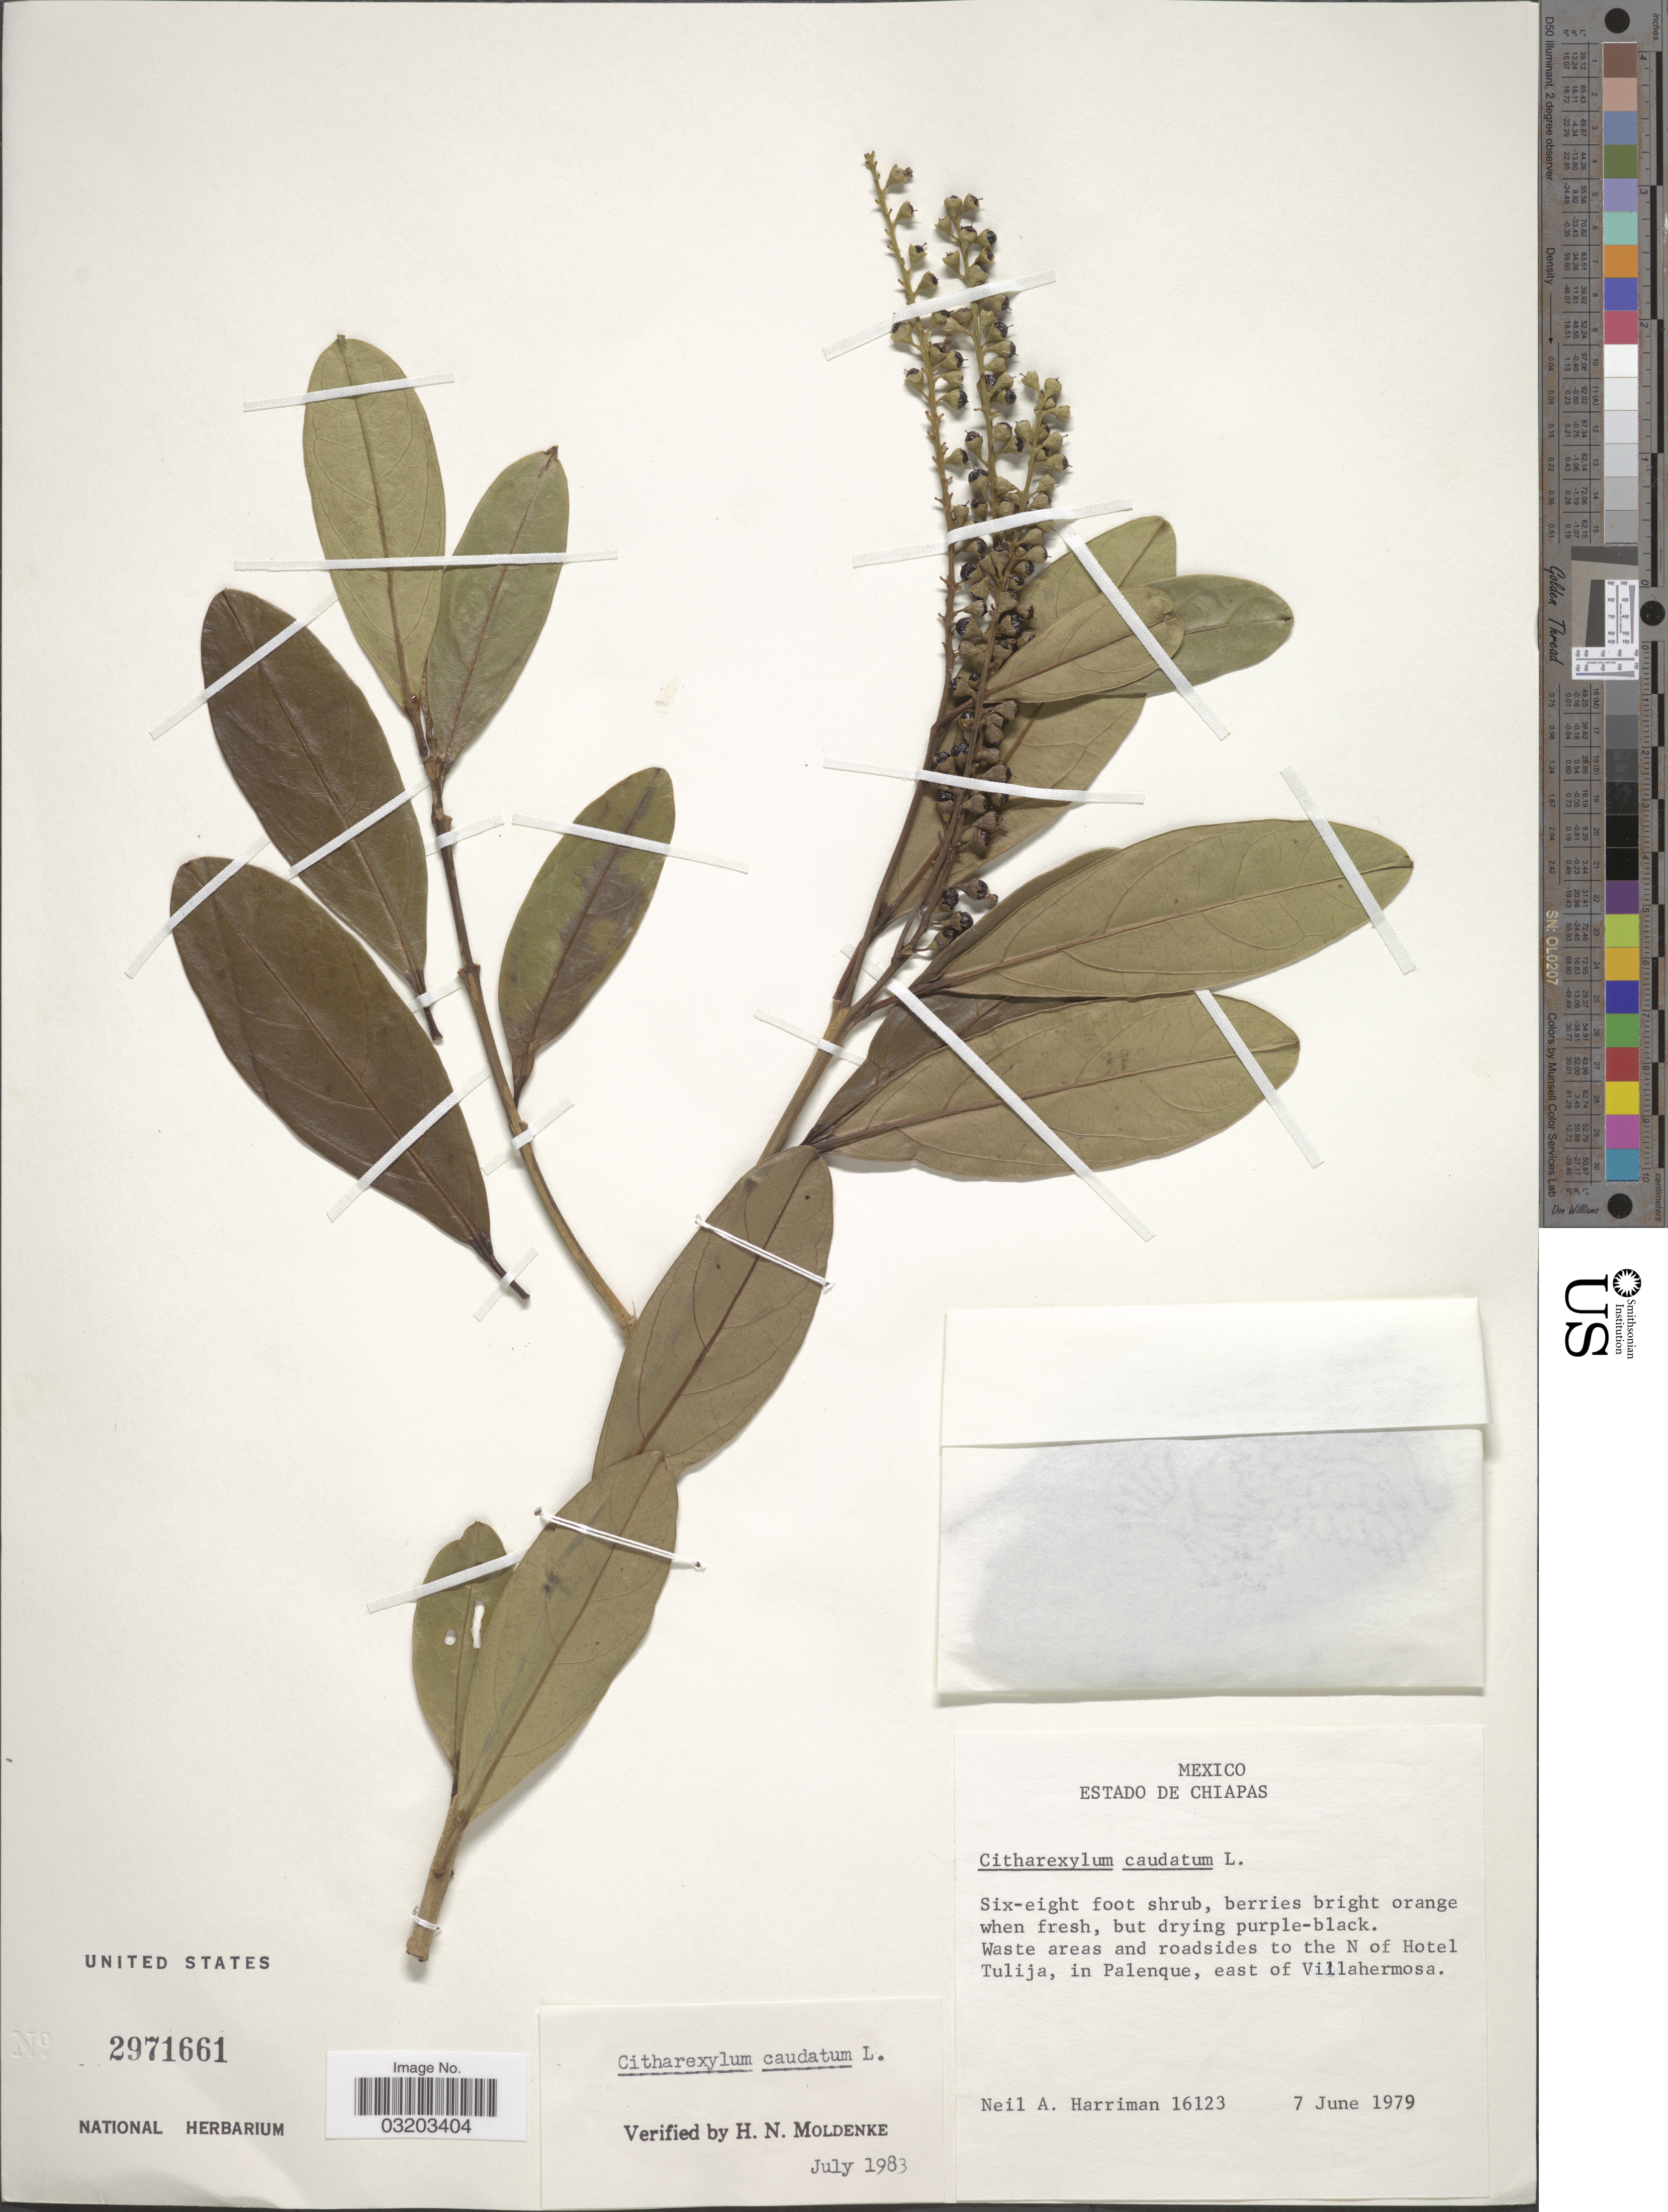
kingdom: Plantae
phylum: Tracheophyta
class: Magnoliopsida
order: Lamiales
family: Verbenaceae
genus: Citharexylum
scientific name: Citharexylum caudatum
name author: L.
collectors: N. A. Harriman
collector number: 16123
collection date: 1979-06-07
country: Mexico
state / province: Chiapas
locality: Waste areas and roadsides to the N of Hotel Tulija, in Palenque, east of Villahermosa.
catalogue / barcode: US 2971661